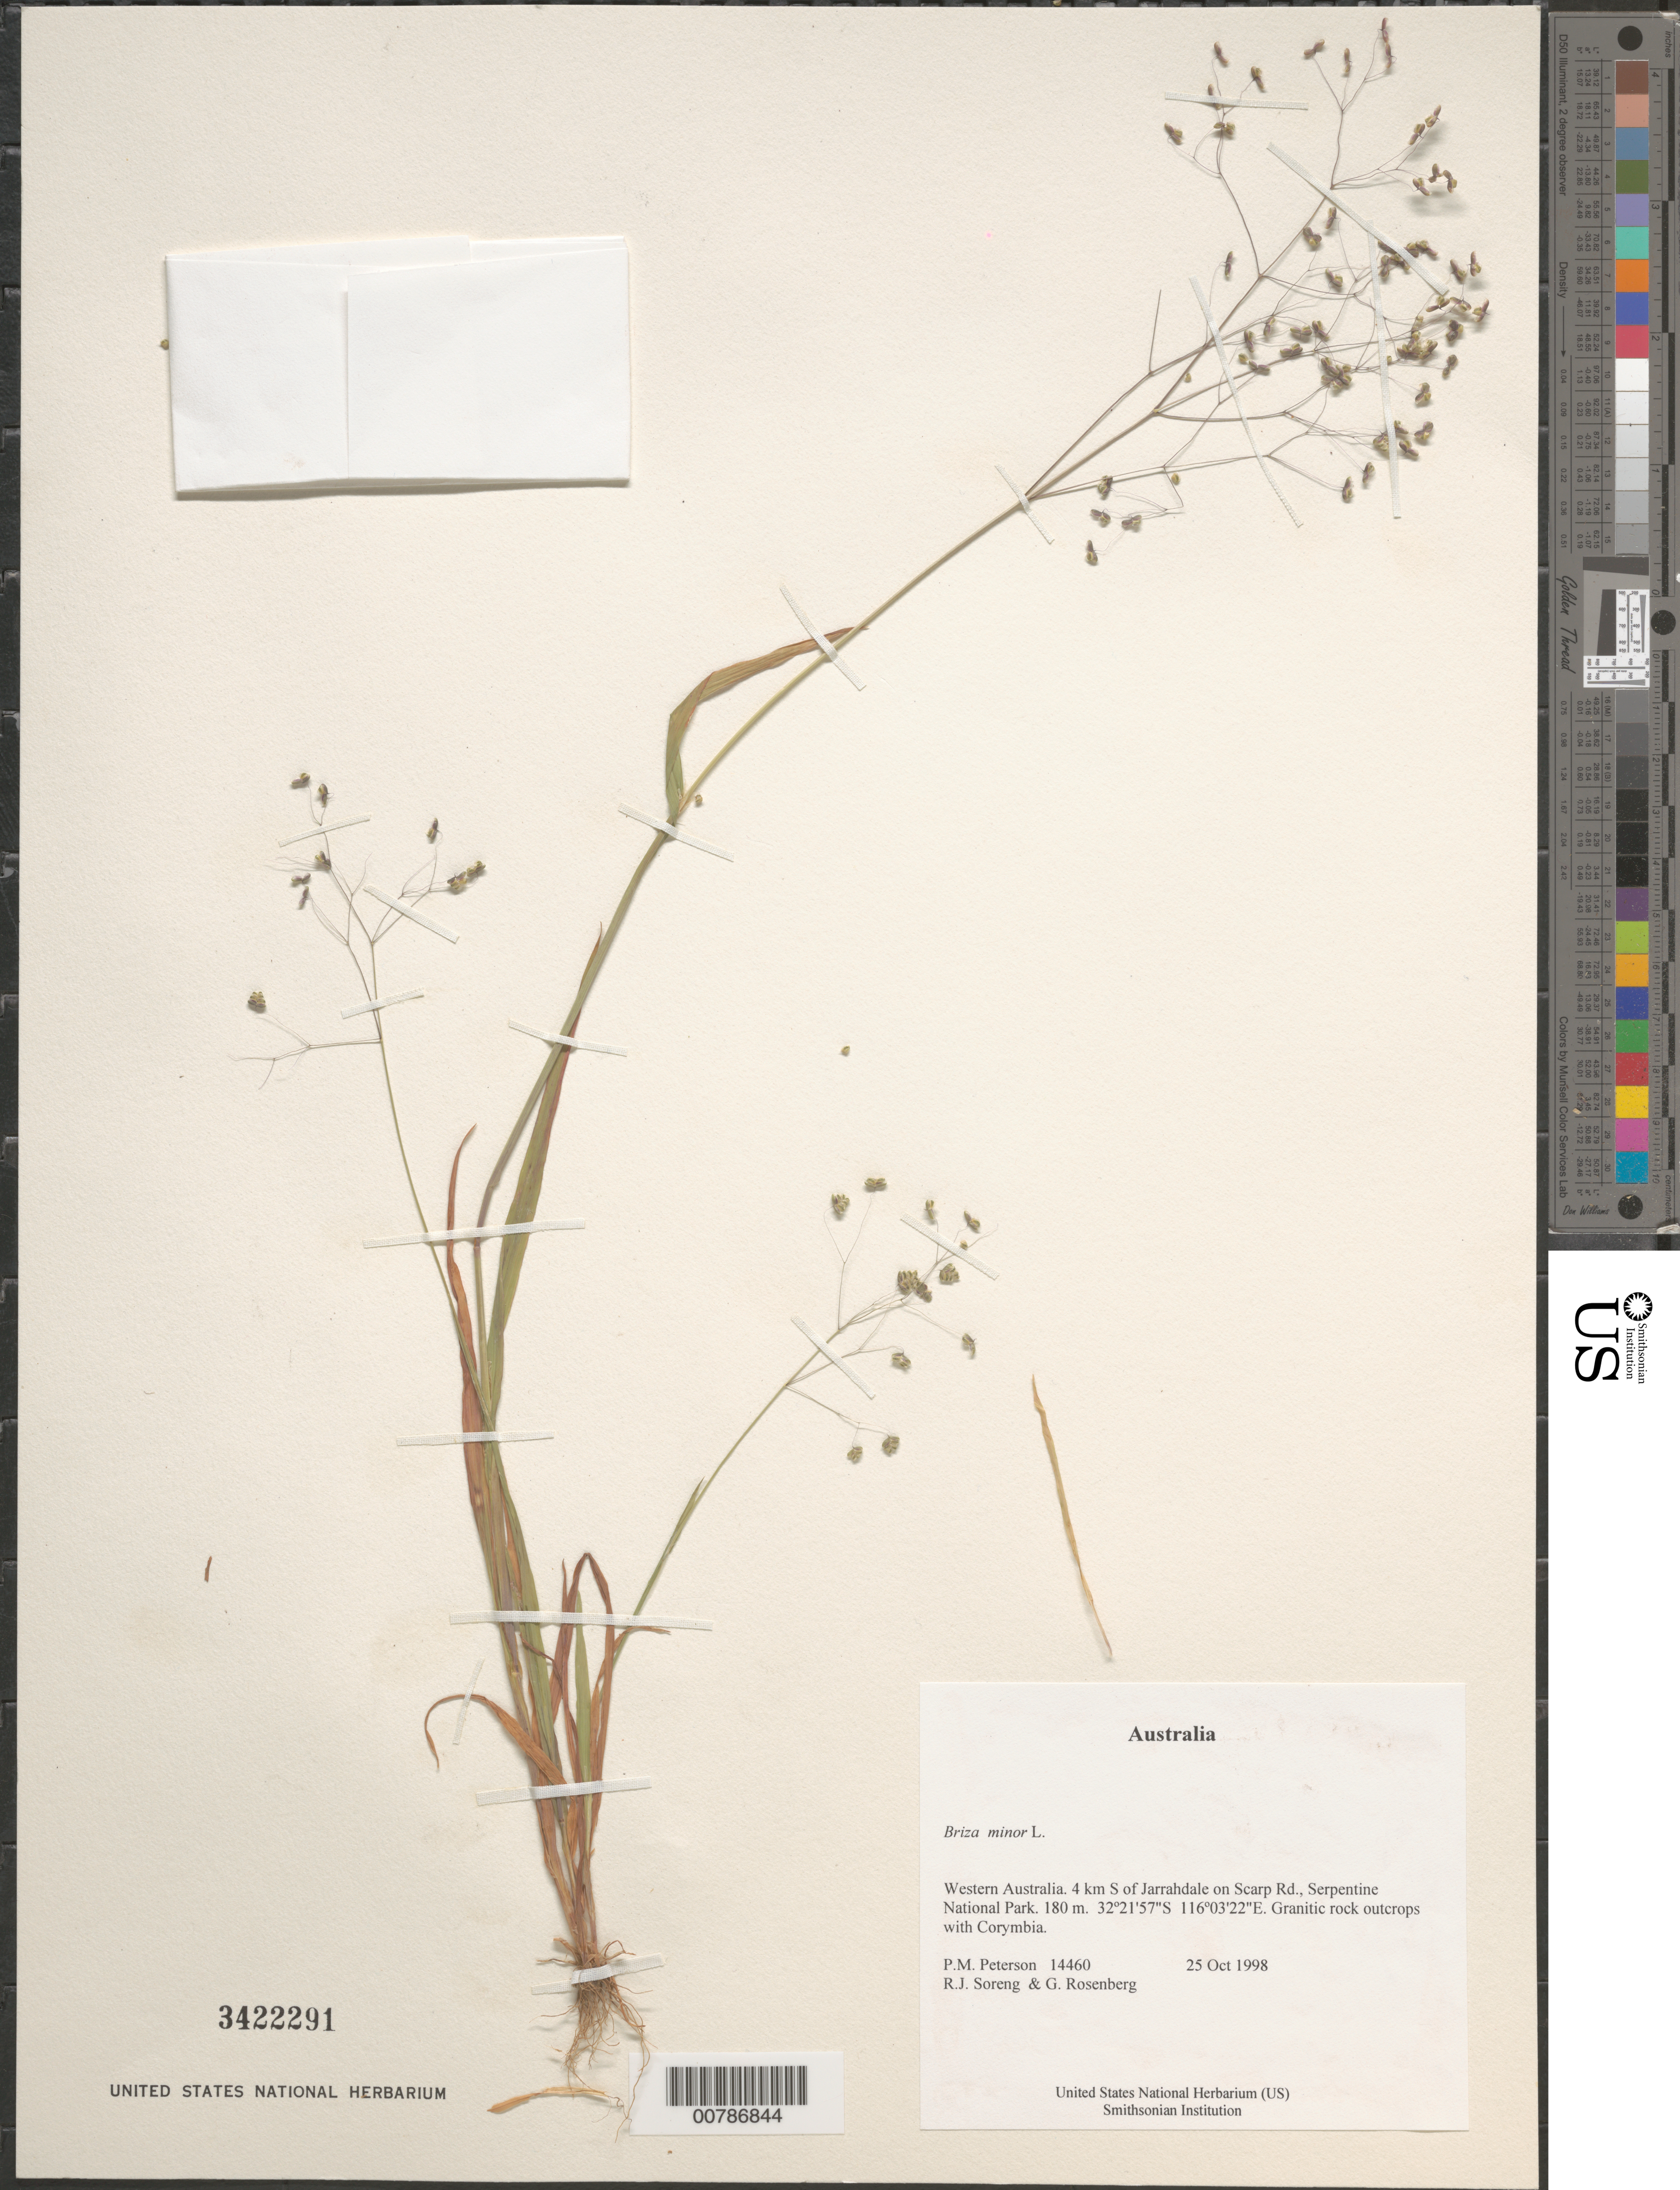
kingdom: Plantae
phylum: Tracheophyta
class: Liliopsida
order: Poales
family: Poaceae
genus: Briza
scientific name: Briza minor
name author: L.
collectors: P. M. Peterson, R. J. Soreng & G. Rosenberg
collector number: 14460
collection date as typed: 25 Oct 1998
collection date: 1998-10-25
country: Australia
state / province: Western Australia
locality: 4 km S of Jarrahdale on Scarp Rd., Serpentine National Park.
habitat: Granitic rock outcrops with Corymbia.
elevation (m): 180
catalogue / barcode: US 3422291